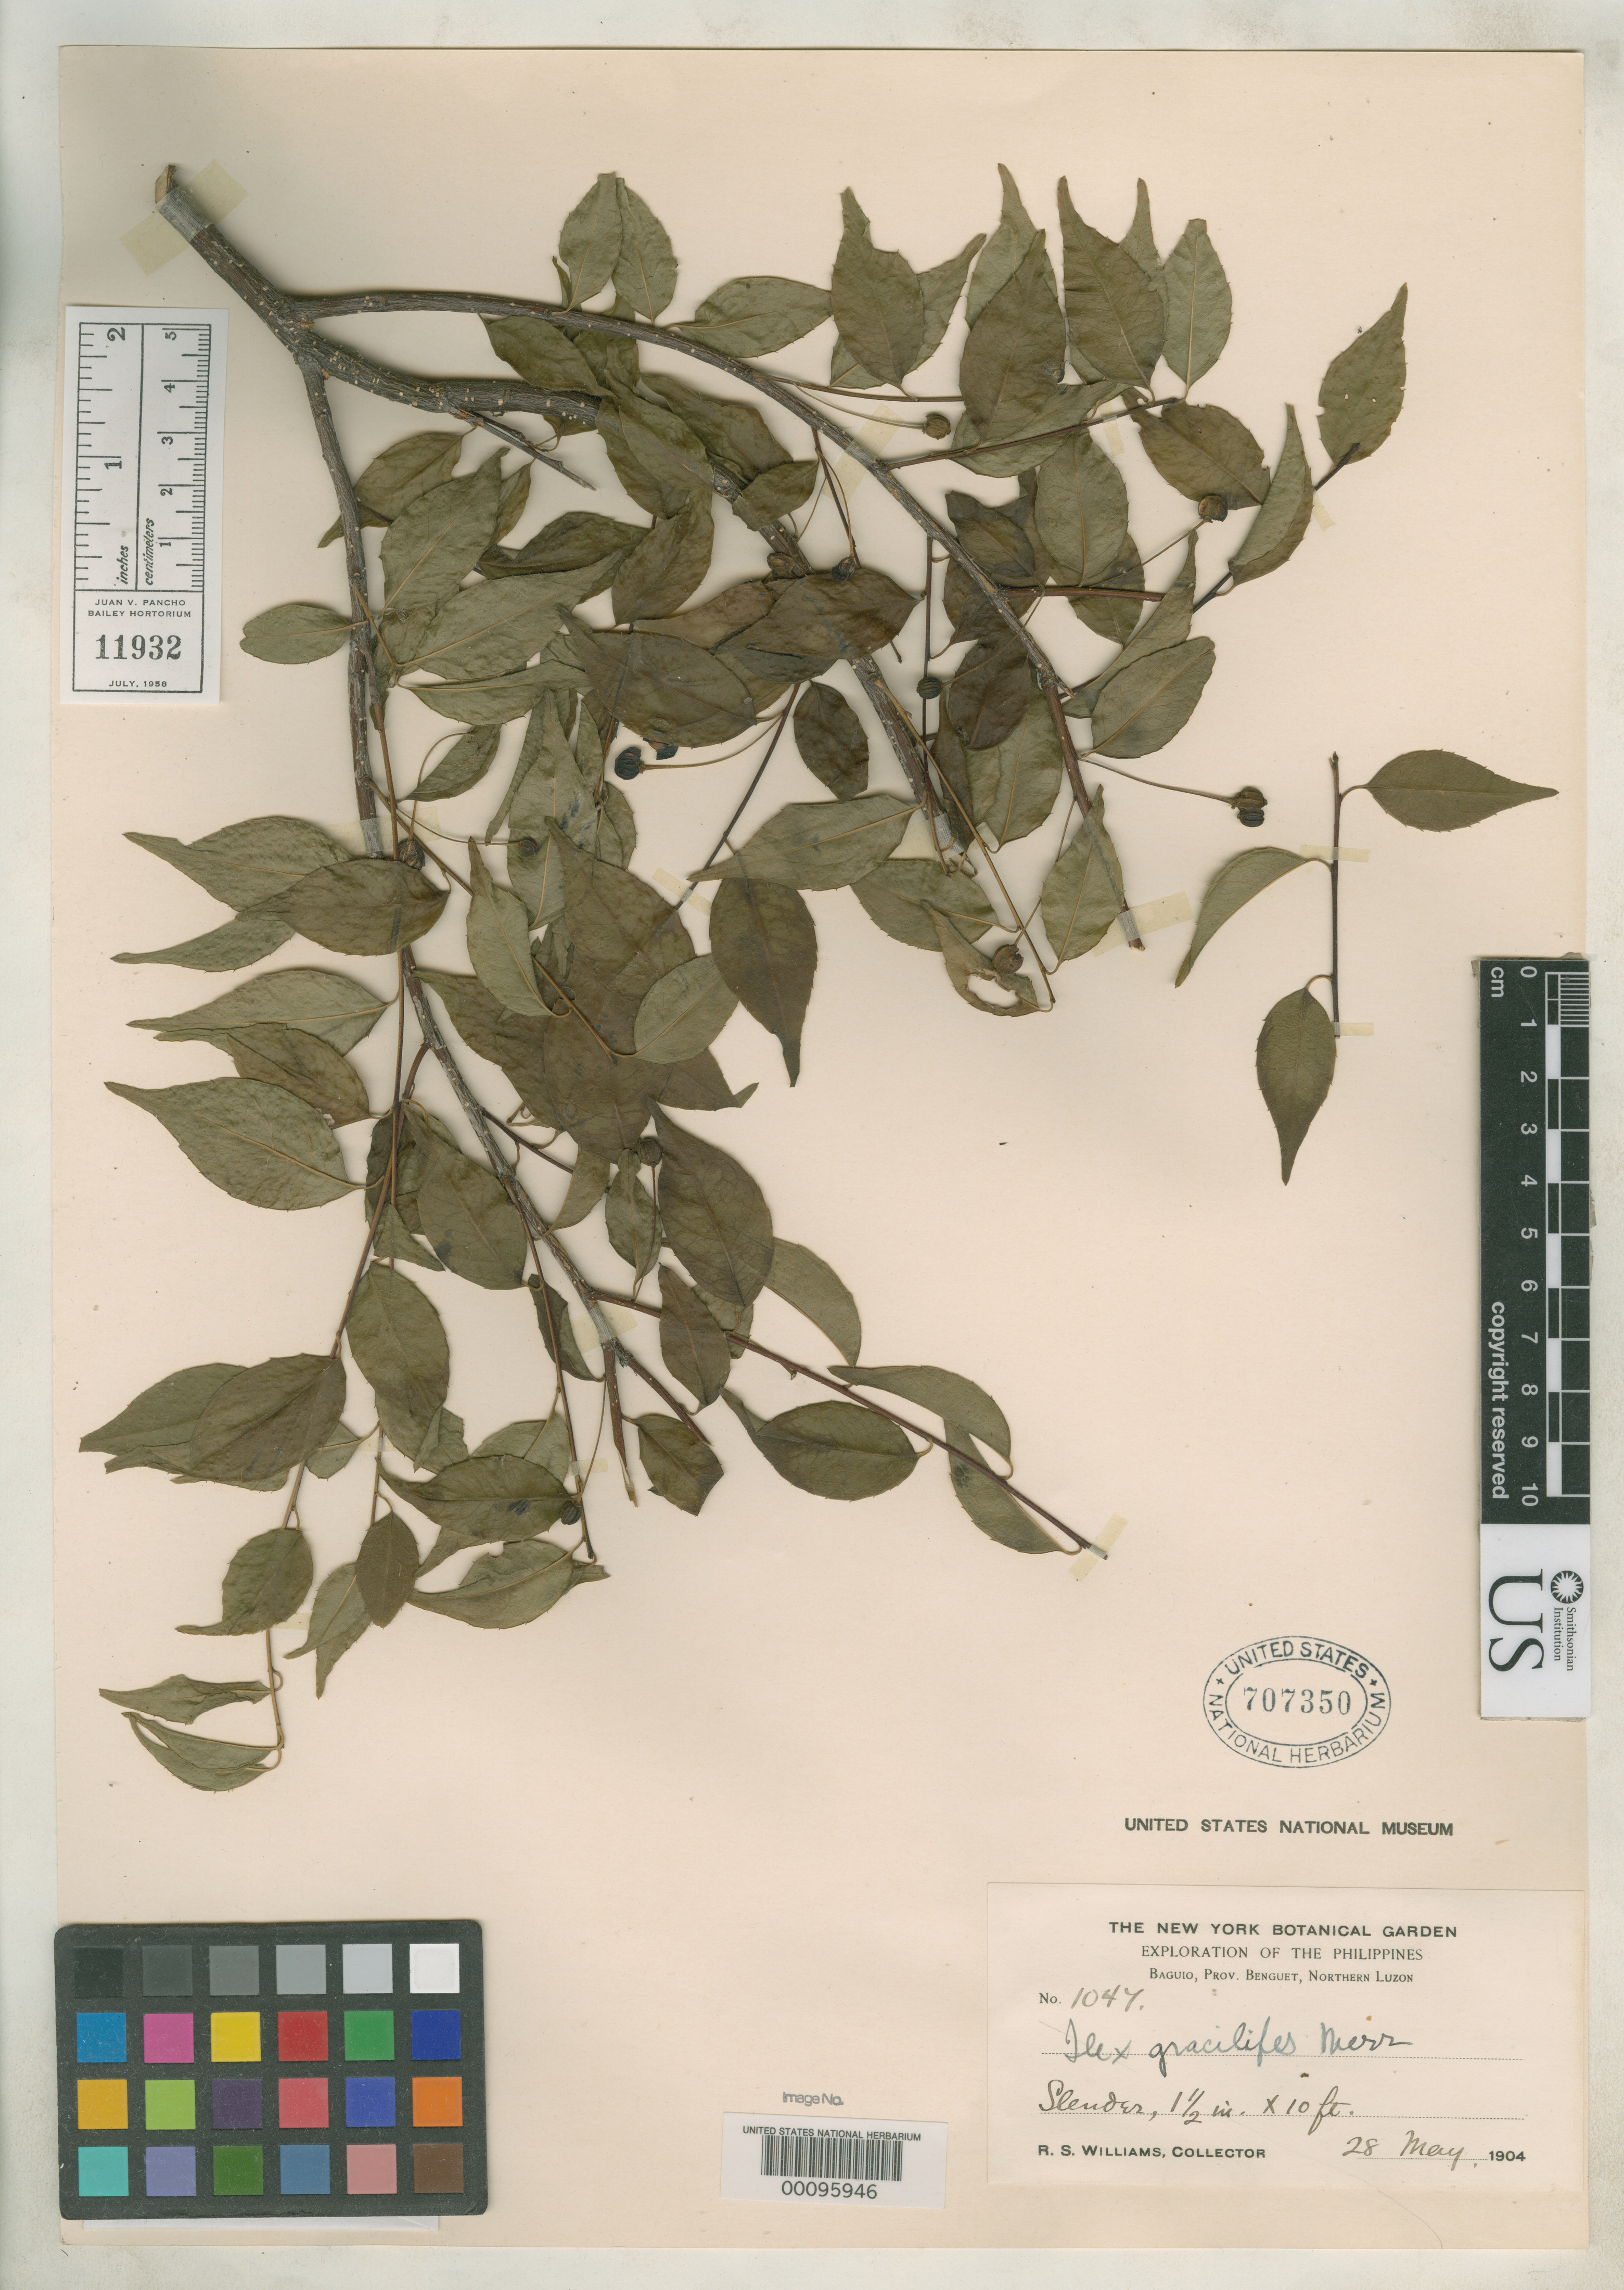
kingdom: Plantae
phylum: Tracheophyta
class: Magnoliopsida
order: Aquifoliales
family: Aquifoliaceae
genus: Ilex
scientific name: Ilex gracilipes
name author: Merr.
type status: Isosyntype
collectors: R. S. Williams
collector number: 1047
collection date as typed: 28 May 1904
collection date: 1904-05-28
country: Philippines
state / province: Cordillera (Administrative Region)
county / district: Benguet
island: Luzon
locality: Baguio.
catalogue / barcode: US 707350